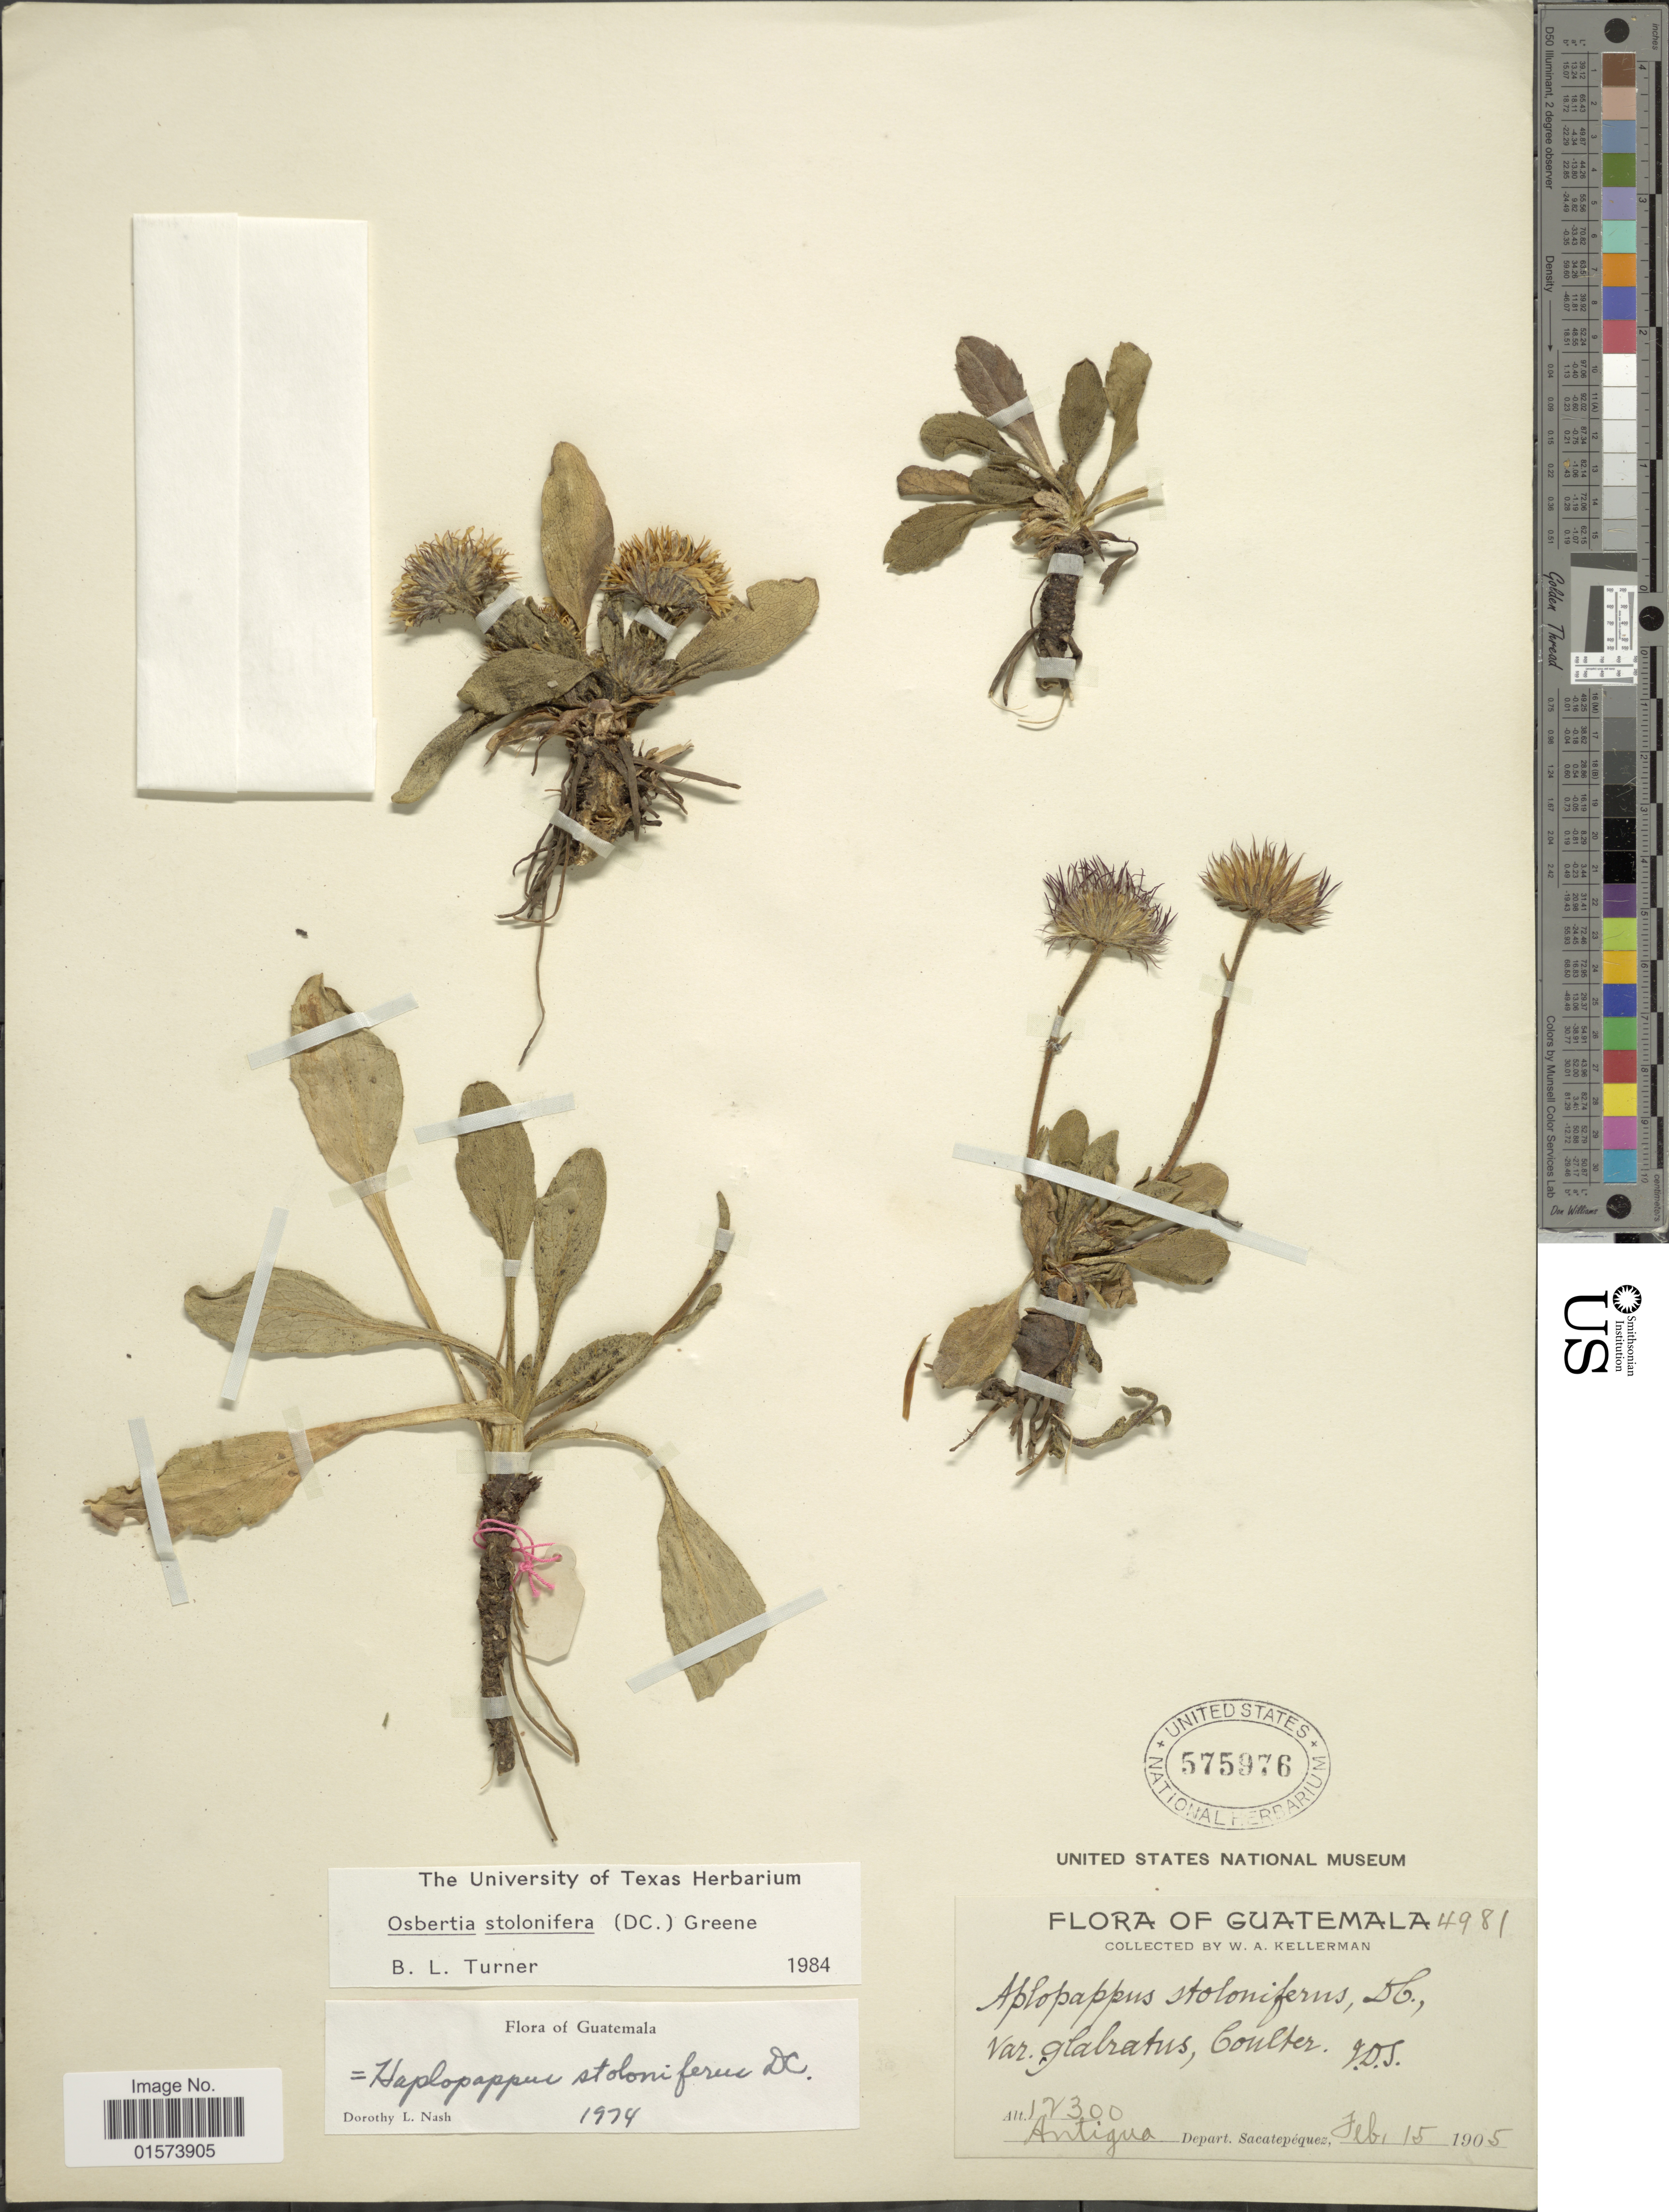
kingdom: Plantae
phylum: Tracheophyta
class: Magnoliopsida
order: Asterales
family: Asteraceae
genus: Osbertia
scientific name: Osbertia stolonifera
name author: (DC.) Greene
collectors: W. Kellerman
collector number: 4981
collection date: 1905-02-15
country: Guatemala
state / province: Sacatepéquez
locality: Antigua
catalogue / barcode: US 575976